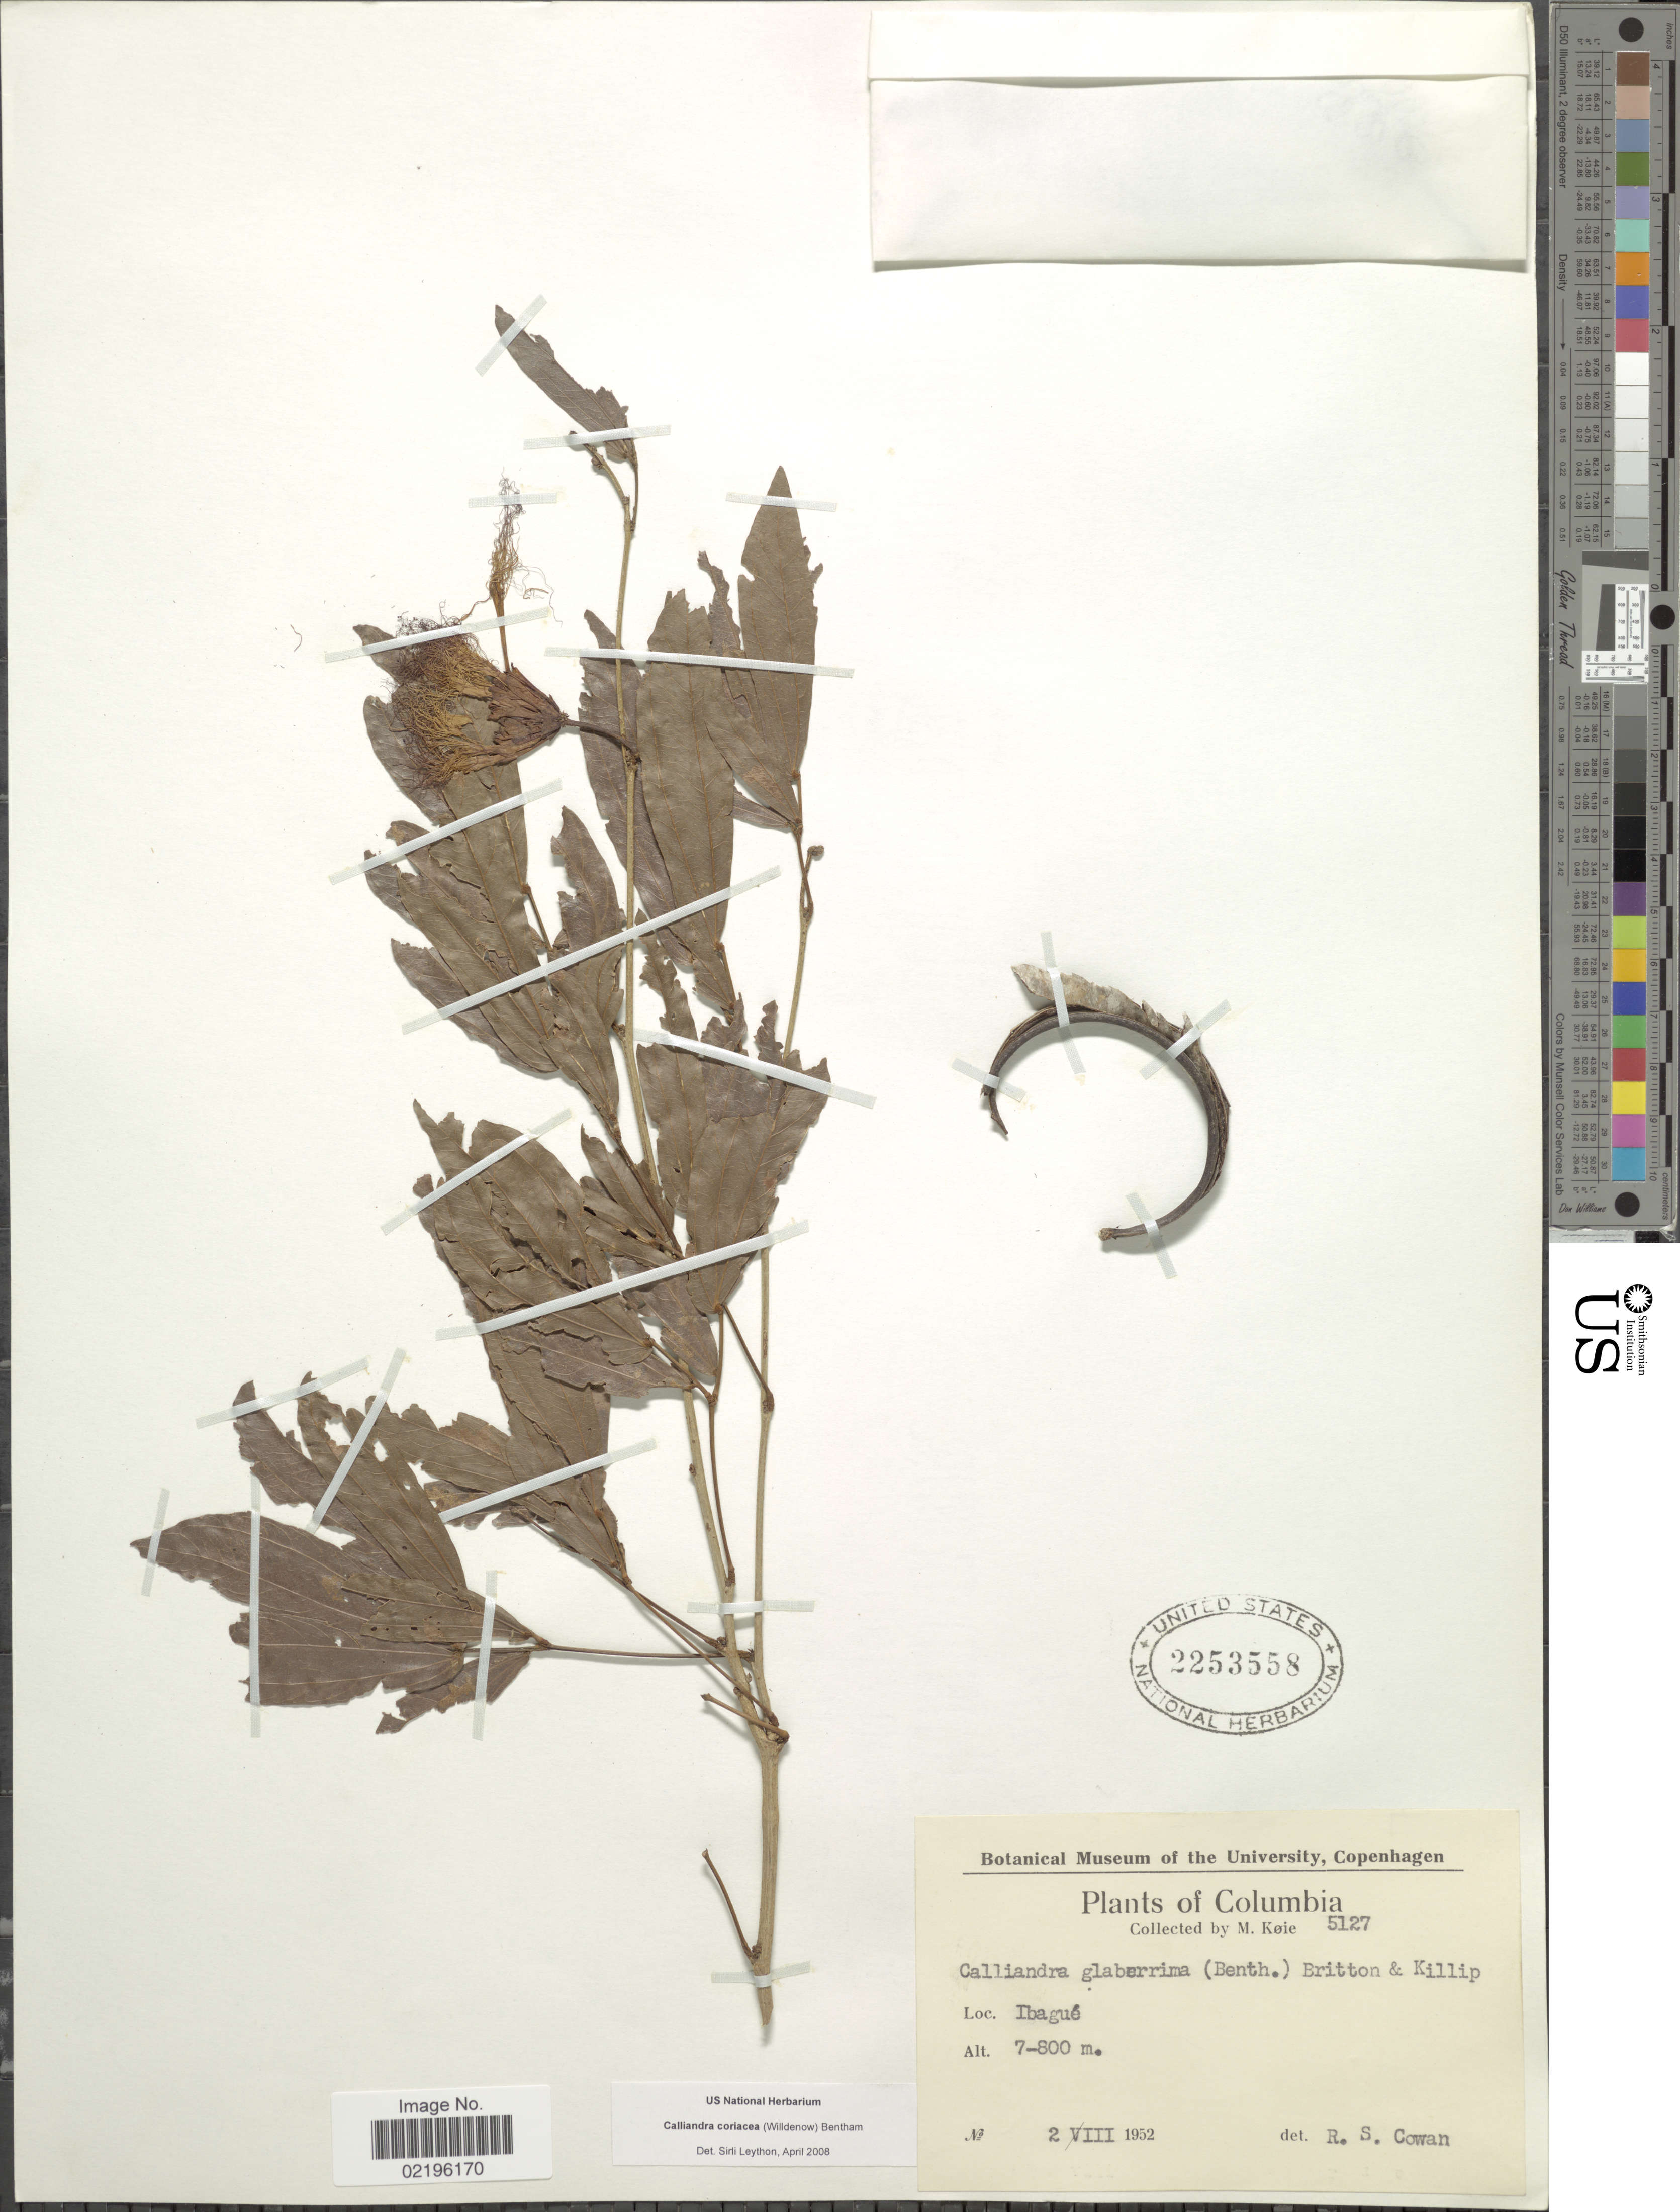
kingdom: Plantae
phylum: Tracheophyta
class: Magnoliopsida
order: Fabales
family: Fabaceae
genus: Calliandra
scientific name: Calliandra coriacea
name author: (Humb. & Bonpl. ex Willd.) Benth.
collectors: M. Köie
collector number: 5127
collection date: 1952-08-02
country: Colombia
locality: Ibague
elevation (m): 700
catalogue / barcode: US 2253558